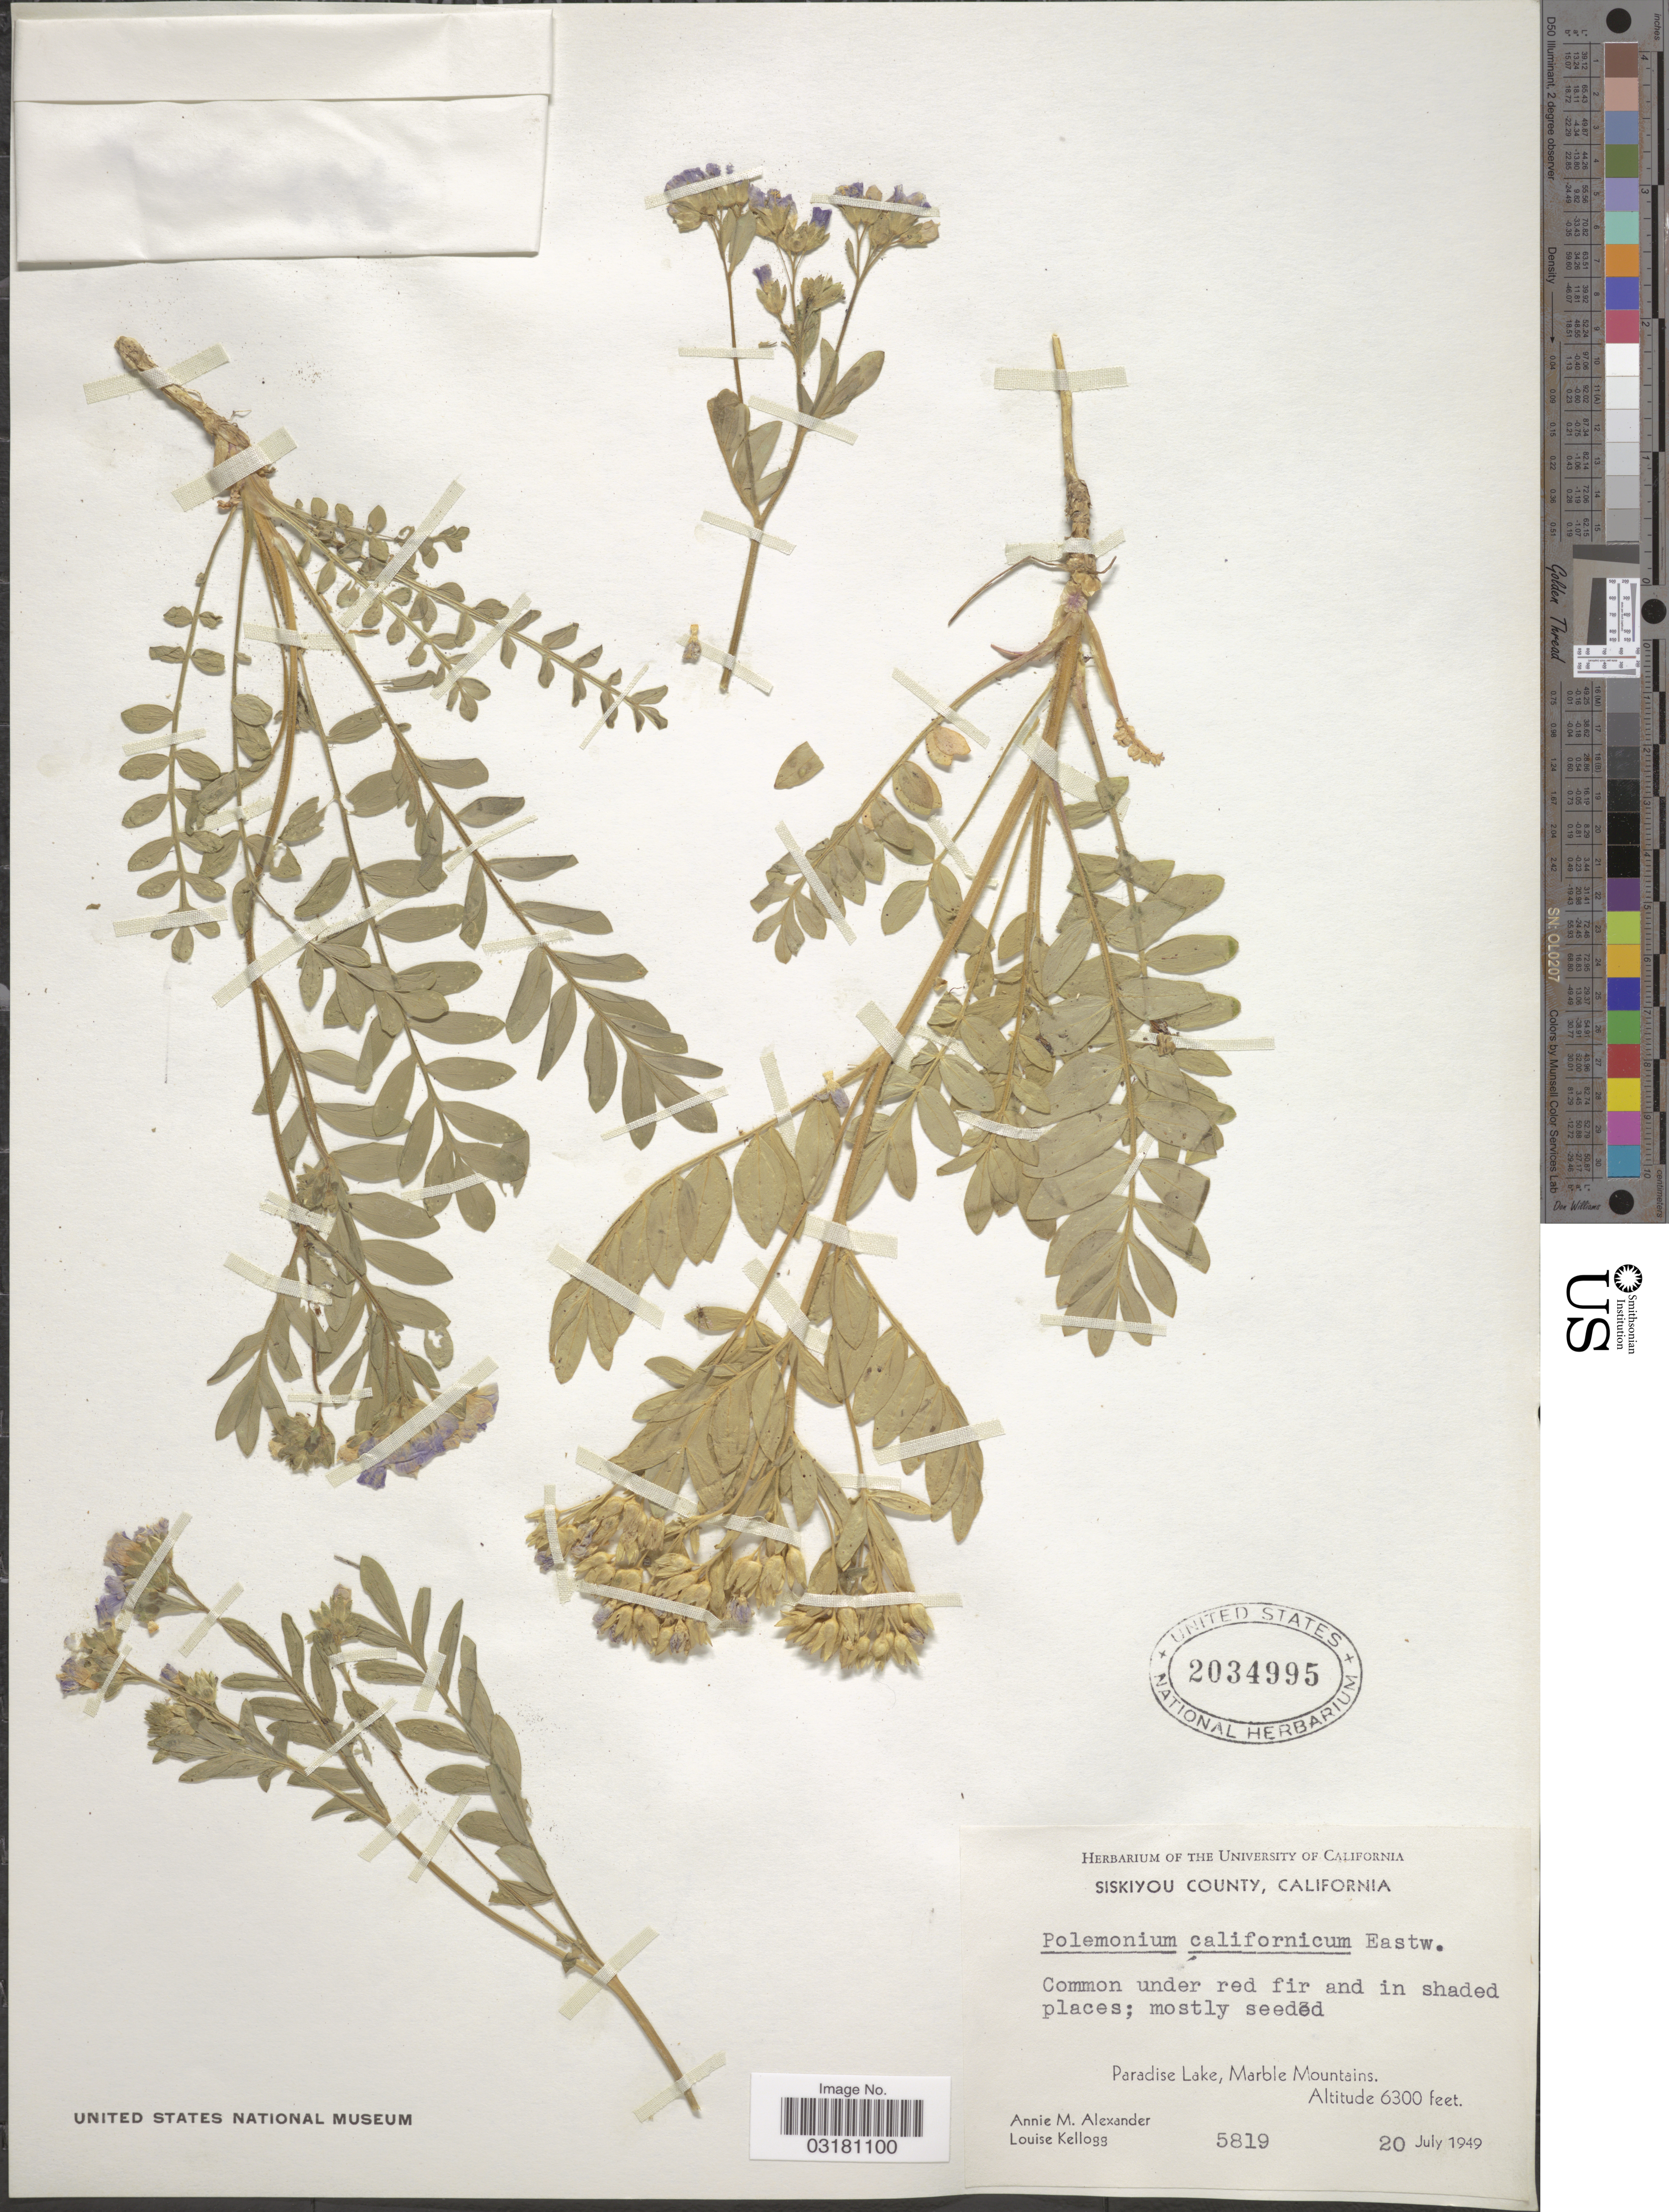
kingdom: Plantae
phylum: Tracheophyta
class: Magnoliopsida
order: Ericales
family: Polemoniaceae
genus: Polemonium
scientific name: Polemonium californicum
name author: Eastw.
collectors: A. M. Alexander & L. Kellogg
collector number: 5819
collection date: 1949-07-20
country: United States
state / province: California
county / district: Siskiyou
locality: Siskiyou County. Paradise Lake, Marble Mountains.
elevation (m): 1920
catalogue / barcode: US 2034995